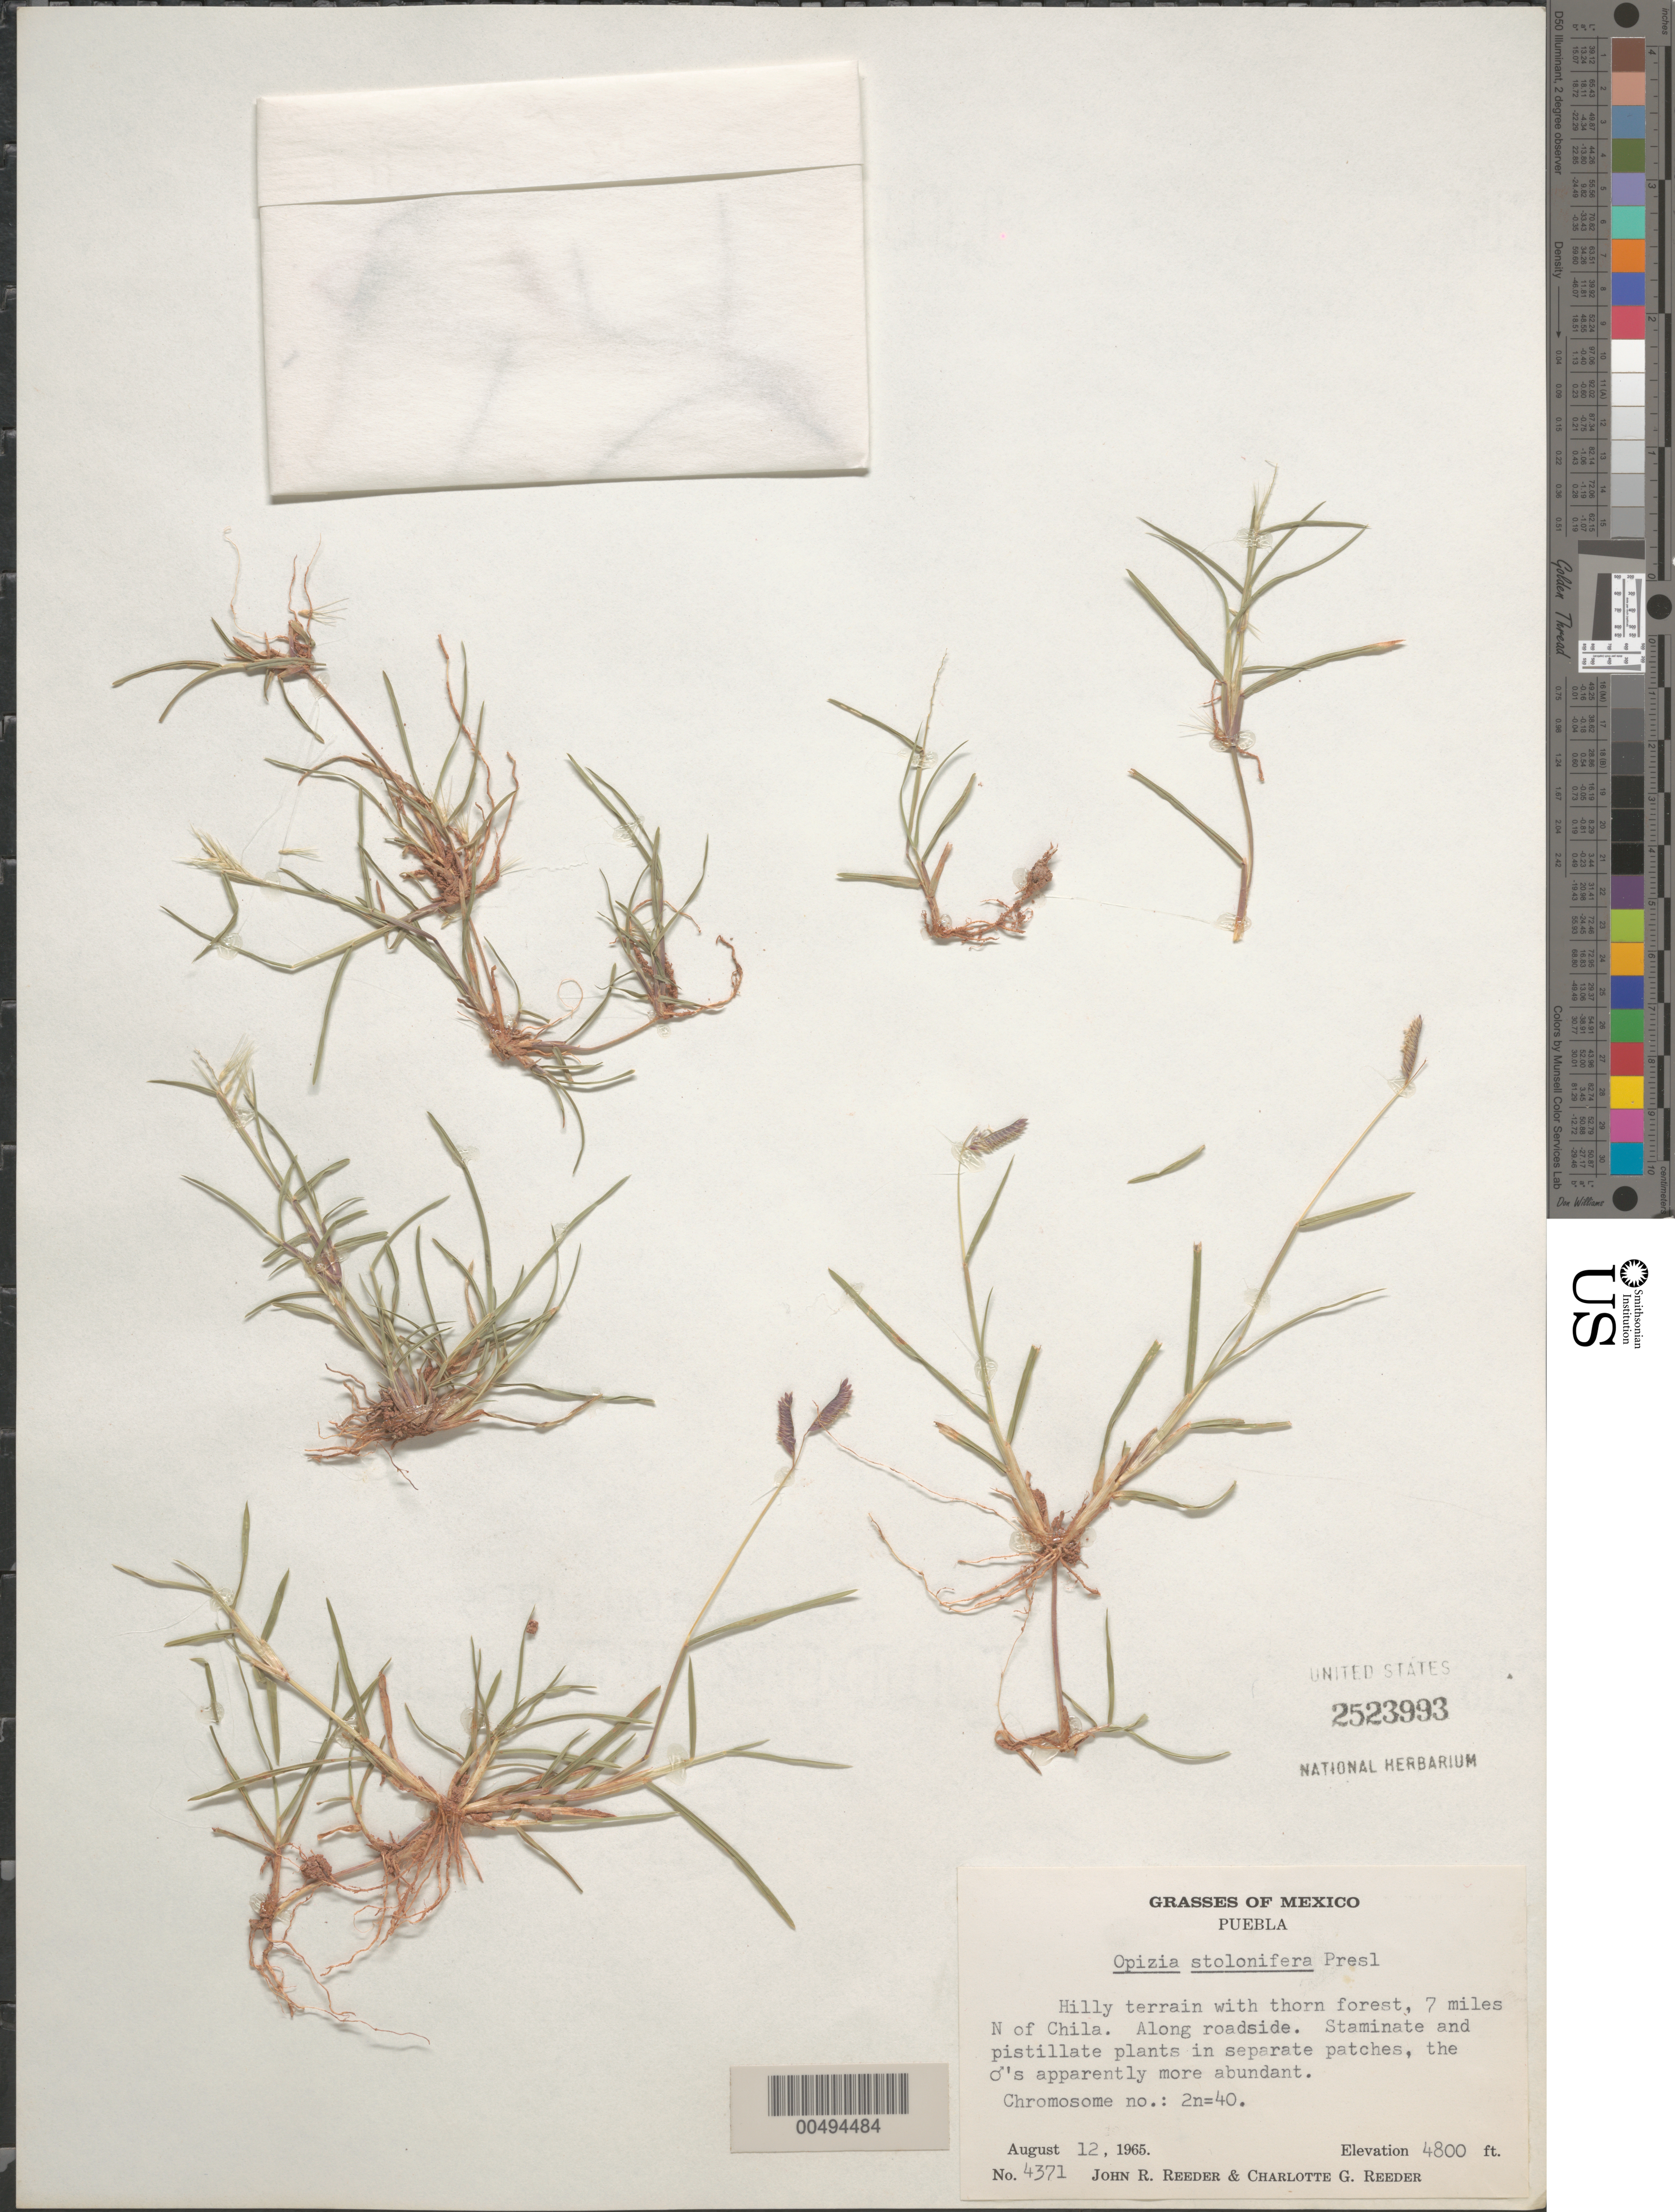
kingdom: Plantae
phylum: Tracheophyta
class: Liliopsida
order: Poales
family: Poaceae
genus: Opizia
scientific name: Opizia stolonifera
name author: J. Presl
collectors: J. R. Reeder & C. G. Reeder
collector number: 4371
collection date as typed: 12 Aug 1965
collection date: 1965-08-12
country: Mexico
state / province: Puebla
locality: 7 mi N of Chila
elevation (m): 1463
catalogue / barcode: US 2523993